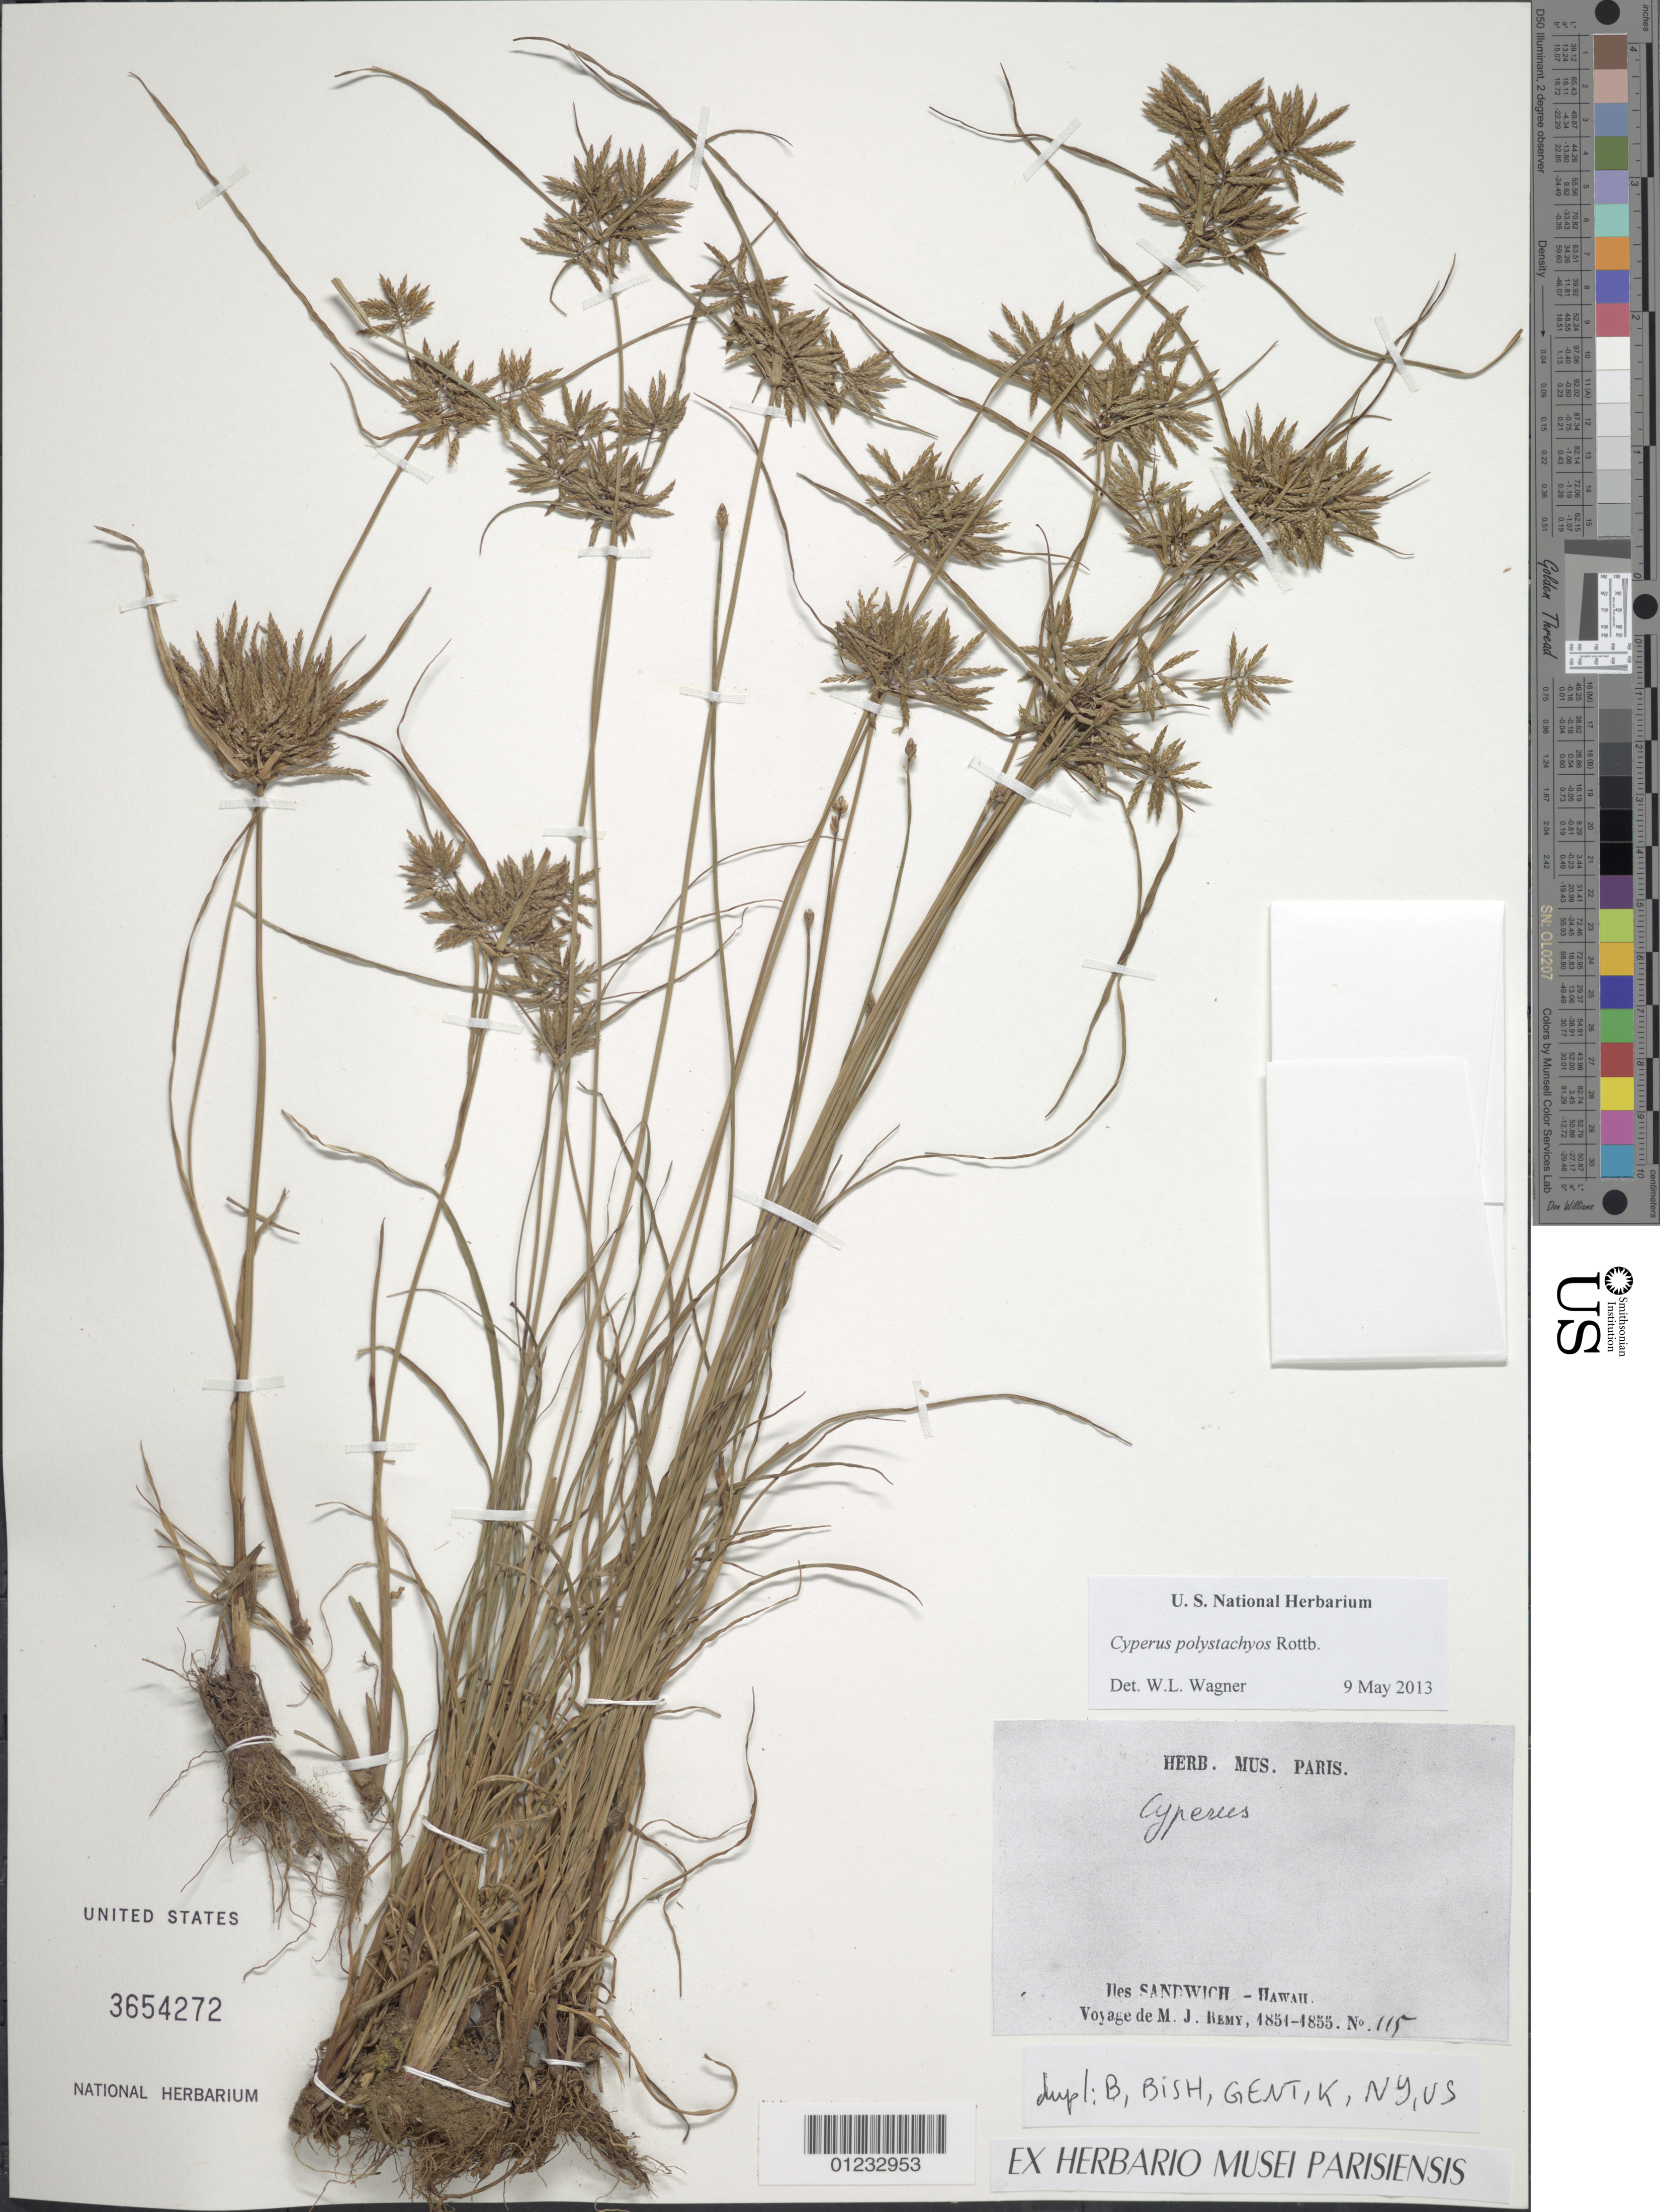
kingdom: Plantae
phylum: Tracheophyta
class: Liliopsida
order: Poales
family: Cyperaceae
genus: Cyperus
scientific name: Cyperus polystachyos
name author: Rottb.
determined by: Wagner, W. L., (BOT), Smithsonian Institution - National Museum of Natural History (UNITED STATES)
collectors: M. J. Remy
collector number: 115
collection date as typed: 1851 to --- 1855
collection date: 1851/1855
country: United States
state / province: Hawaii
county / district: Hawaii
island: Hawaii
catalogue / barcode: US 3654272